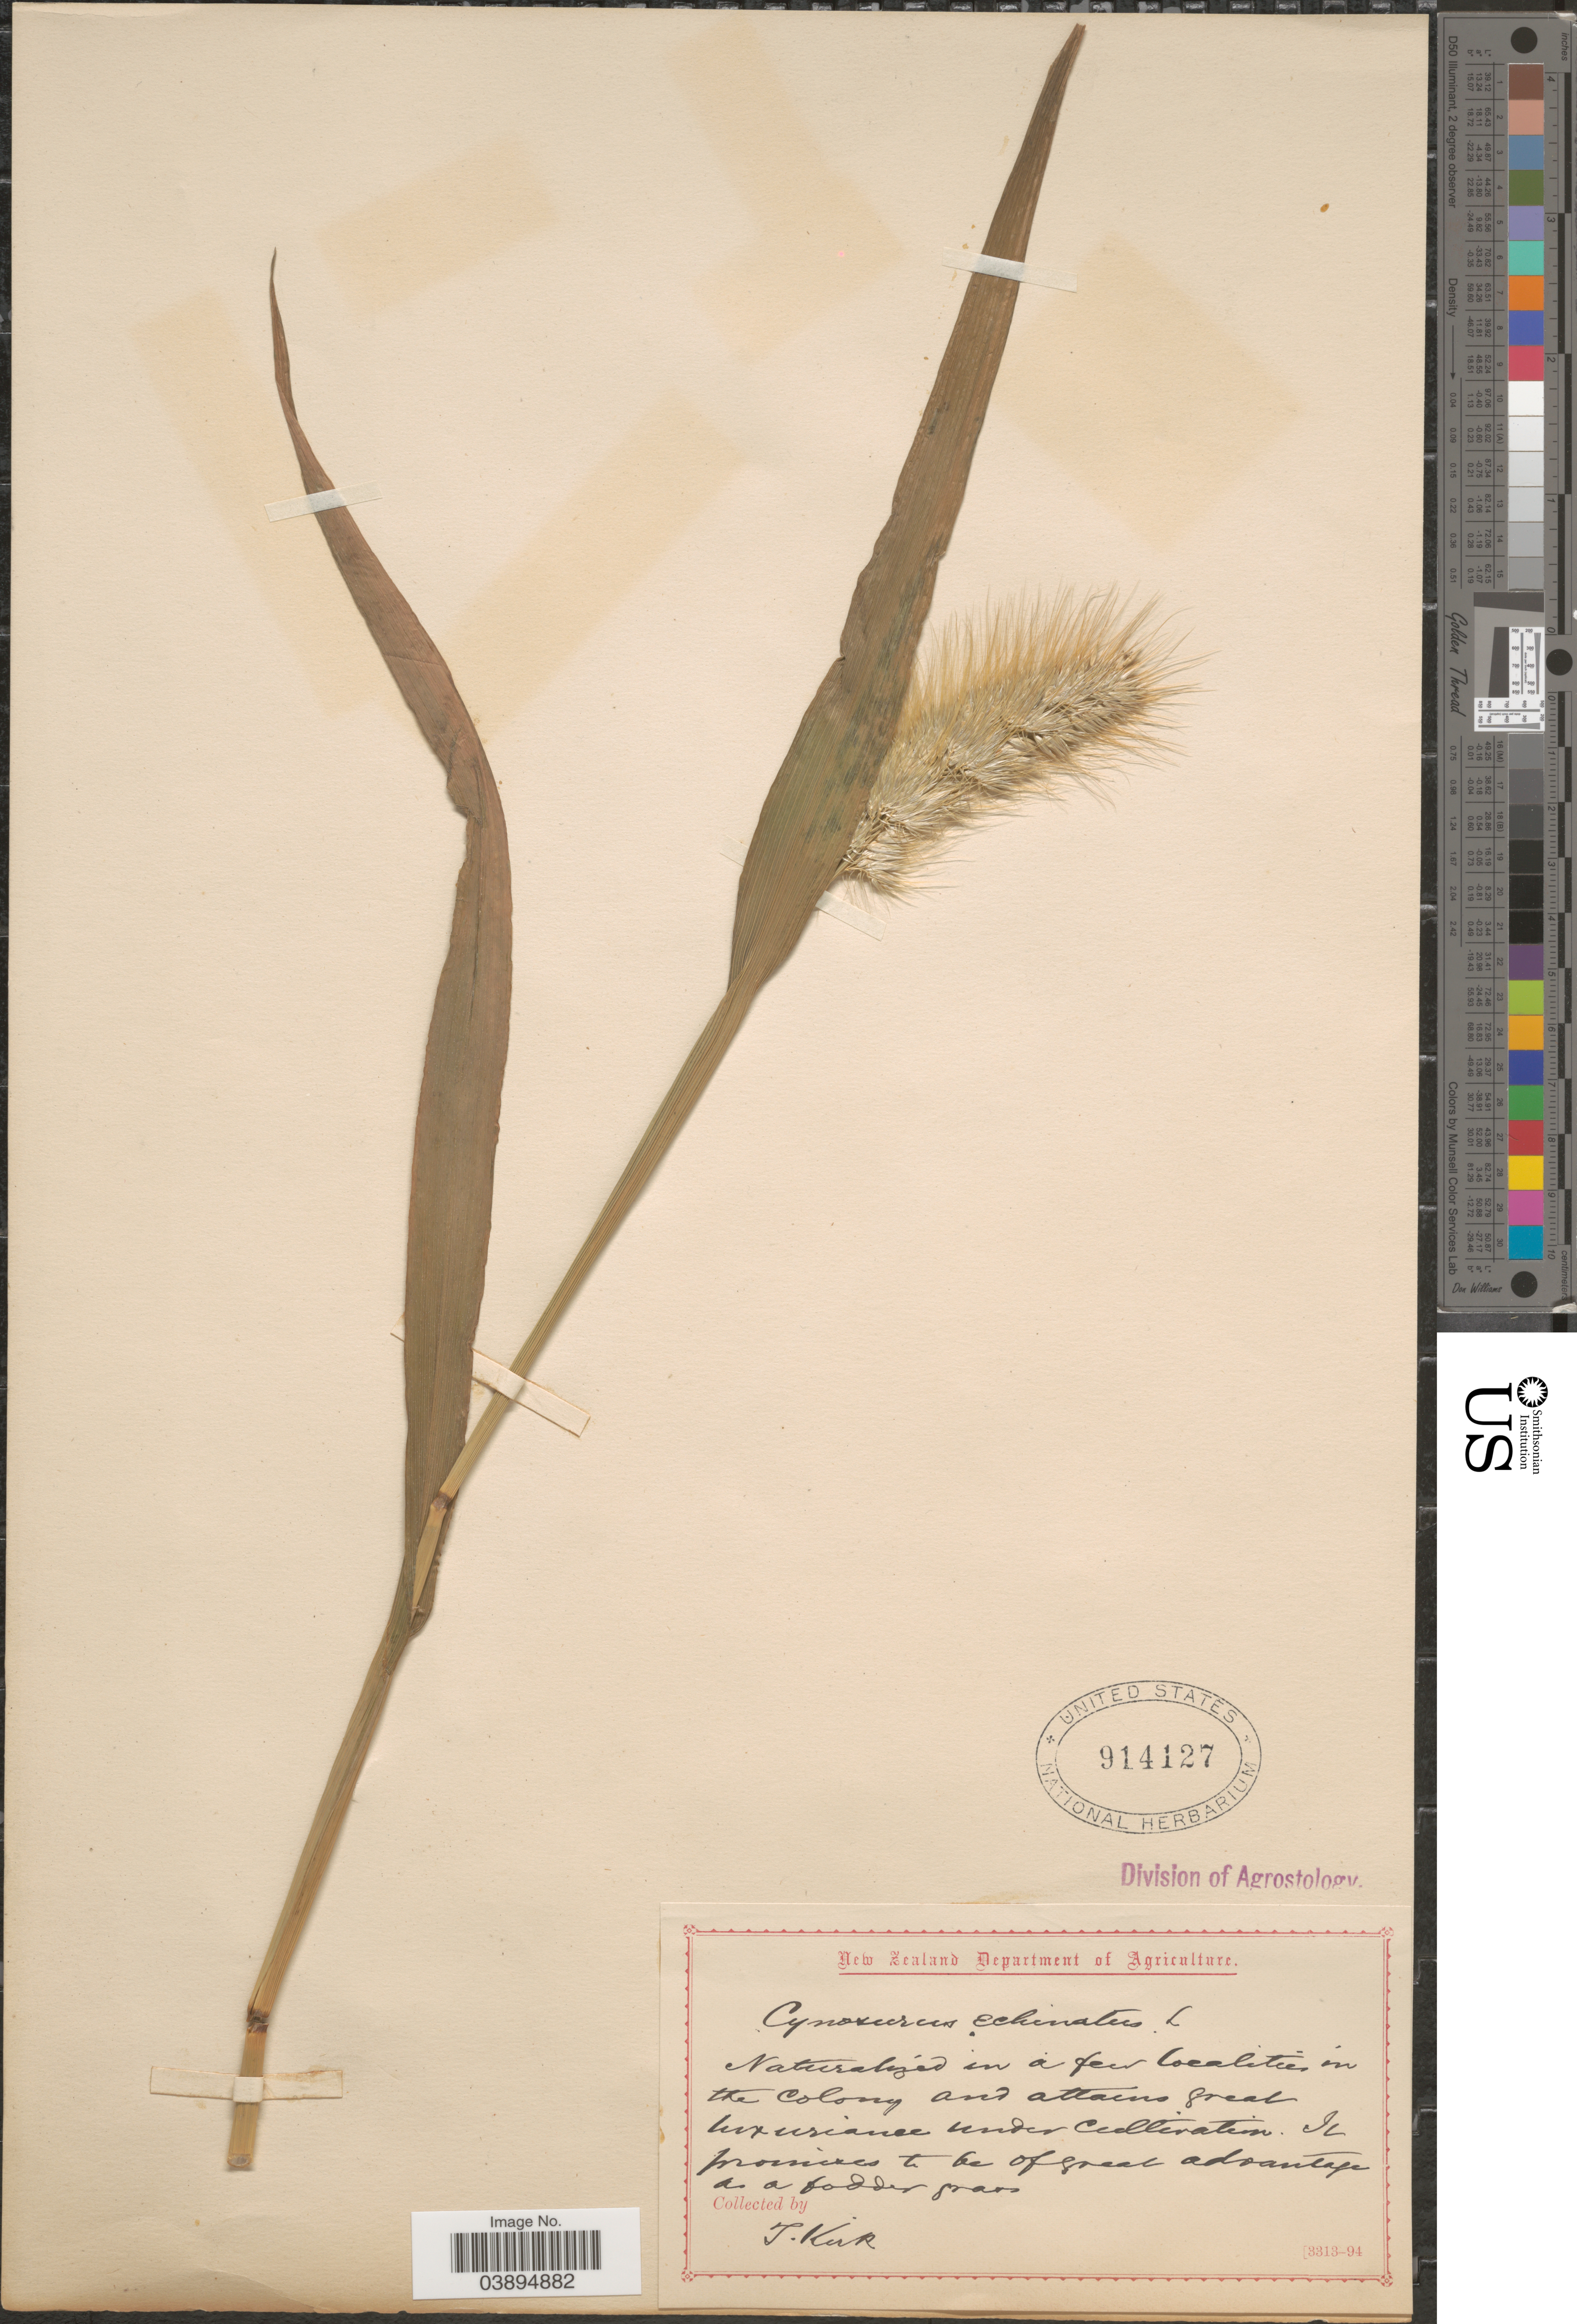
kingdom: Plantae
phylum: Tracheophyta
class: Liliopsida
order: Poales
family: Poaceae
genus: Cynosurus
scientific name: Cynosurus echinatus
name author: L.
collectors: T. Kirk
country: New Zealand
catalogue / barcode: US 914127